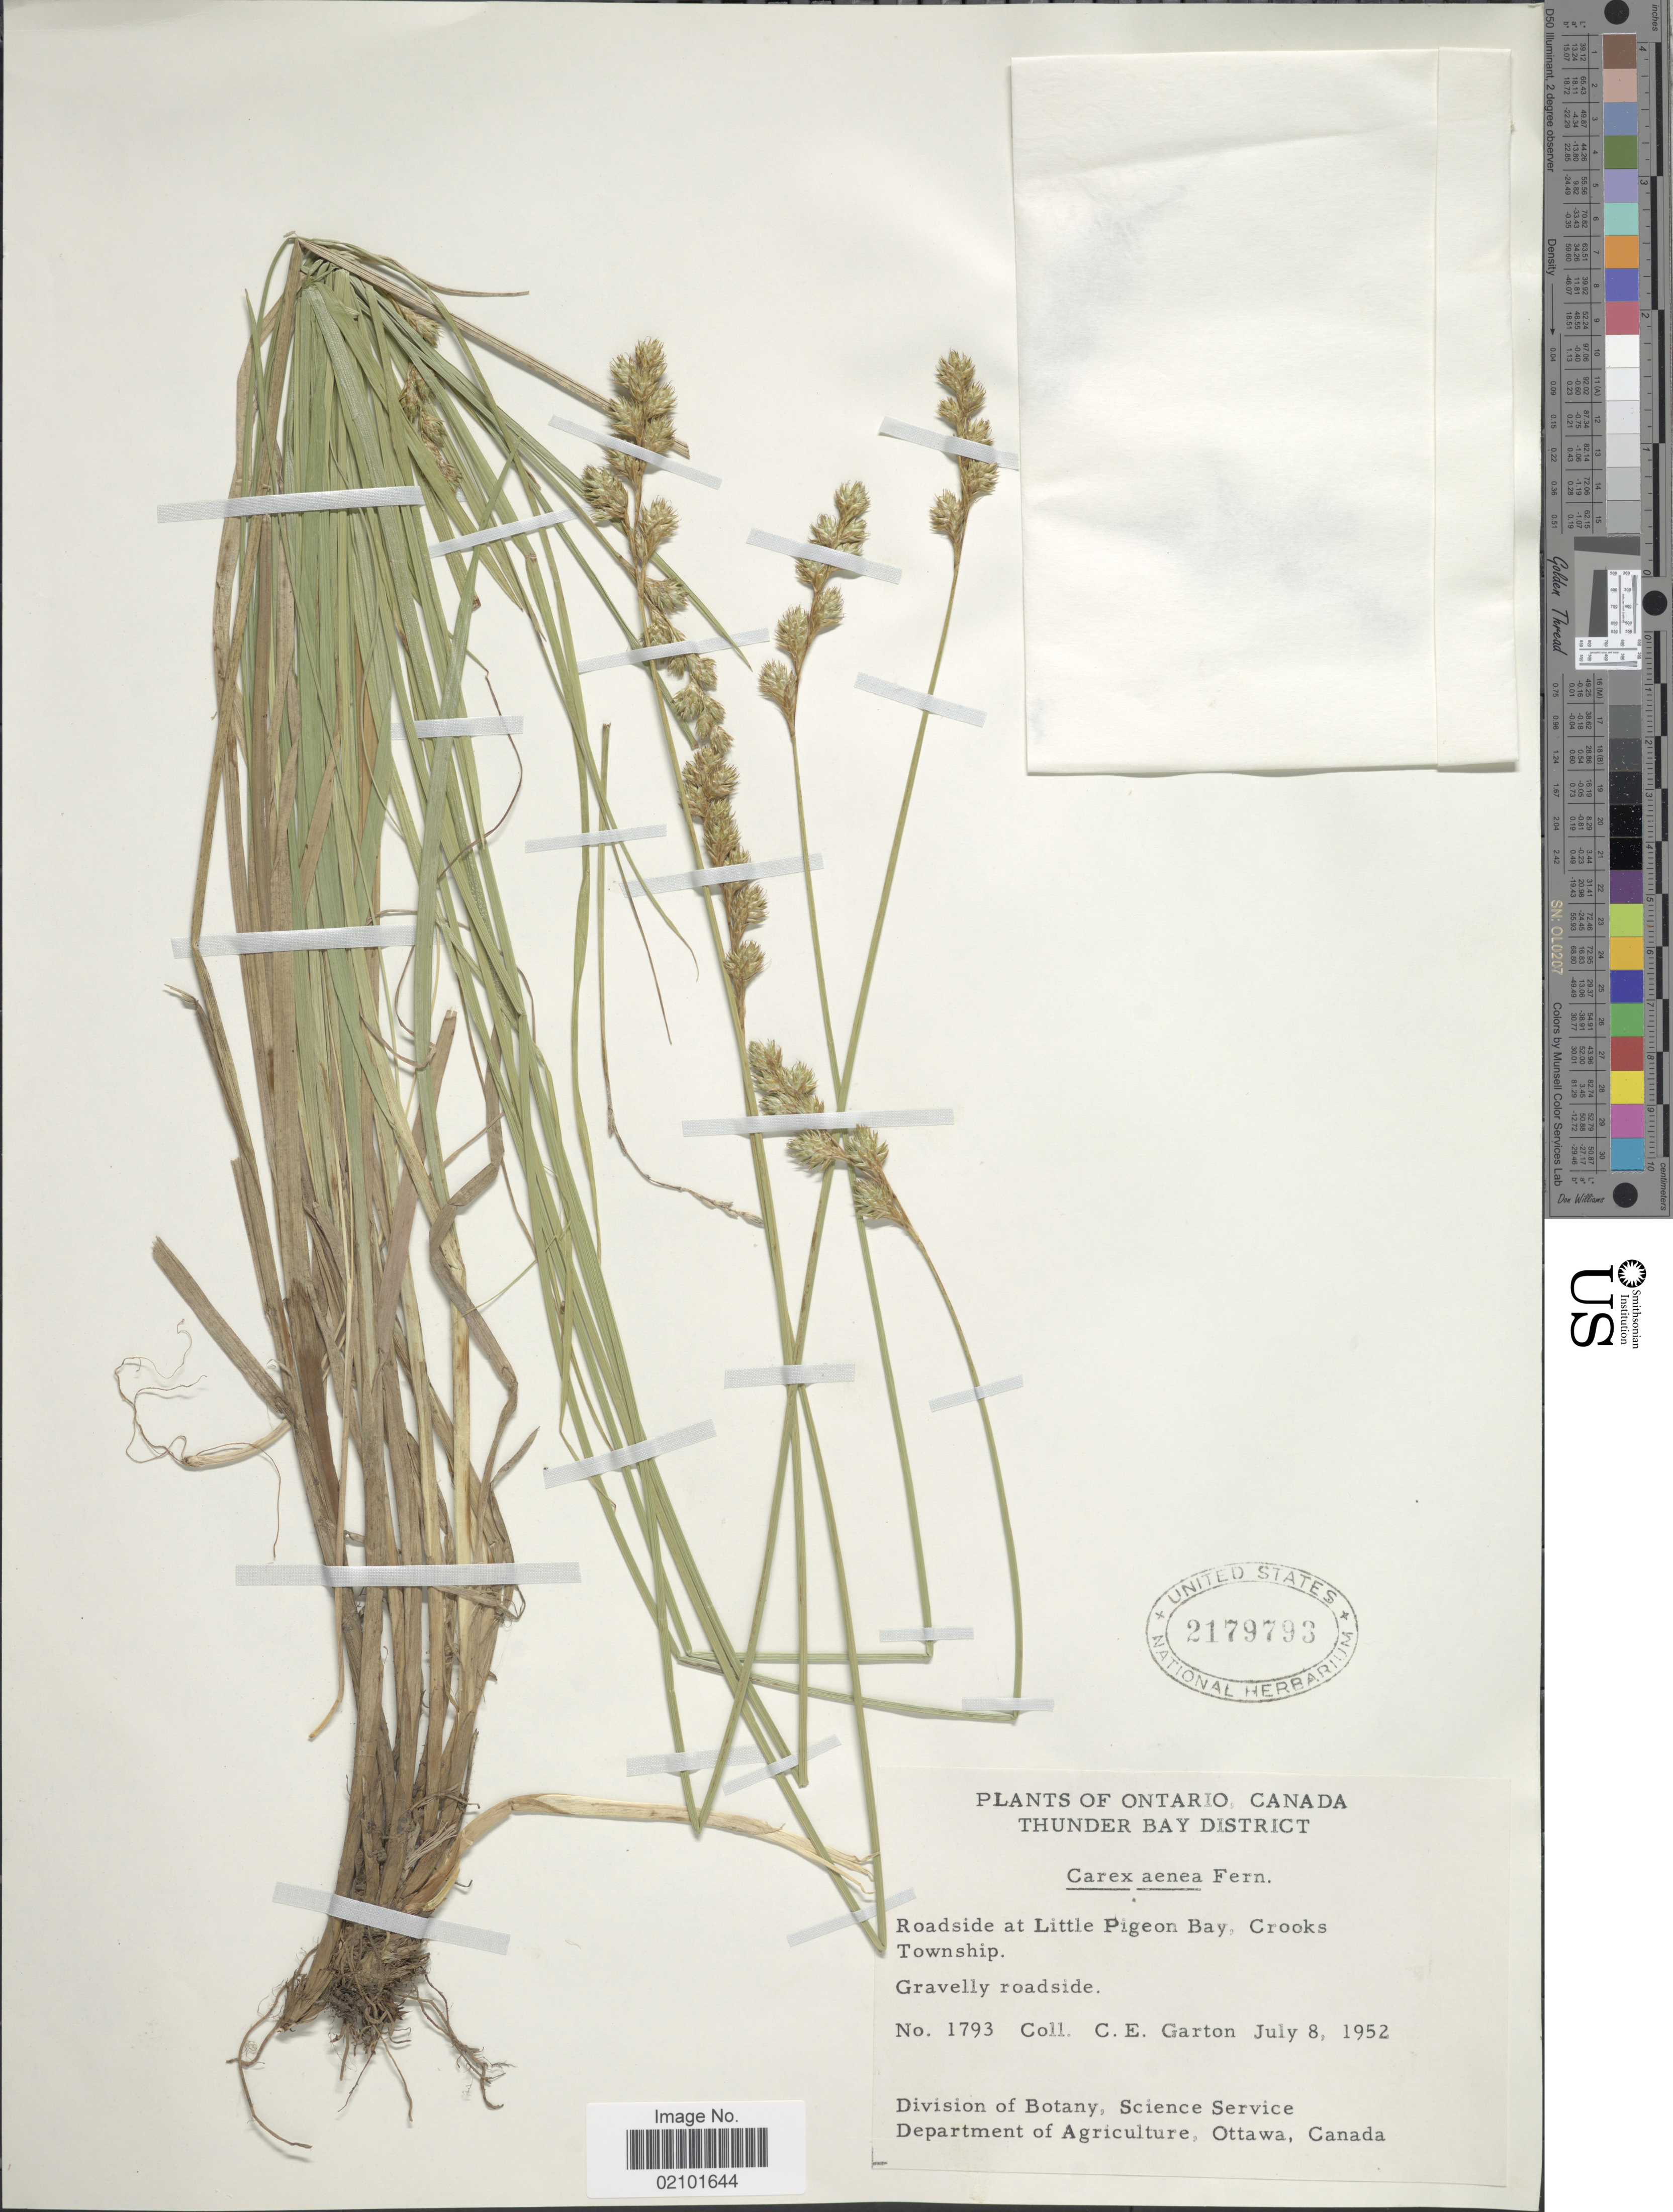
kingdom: Plantae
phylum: Tracheophyta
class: Liliopsida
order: Poales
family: Cyperaceae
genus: Carex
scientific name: Carex foenea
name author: Willd.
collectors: C. E. Garton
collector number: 1793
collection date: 1952-07-08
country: Canada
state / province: Ontario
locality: Thunder Bay District. Roadside at Little Pigeon Bay, Crooks Township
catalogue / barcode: US 2179793